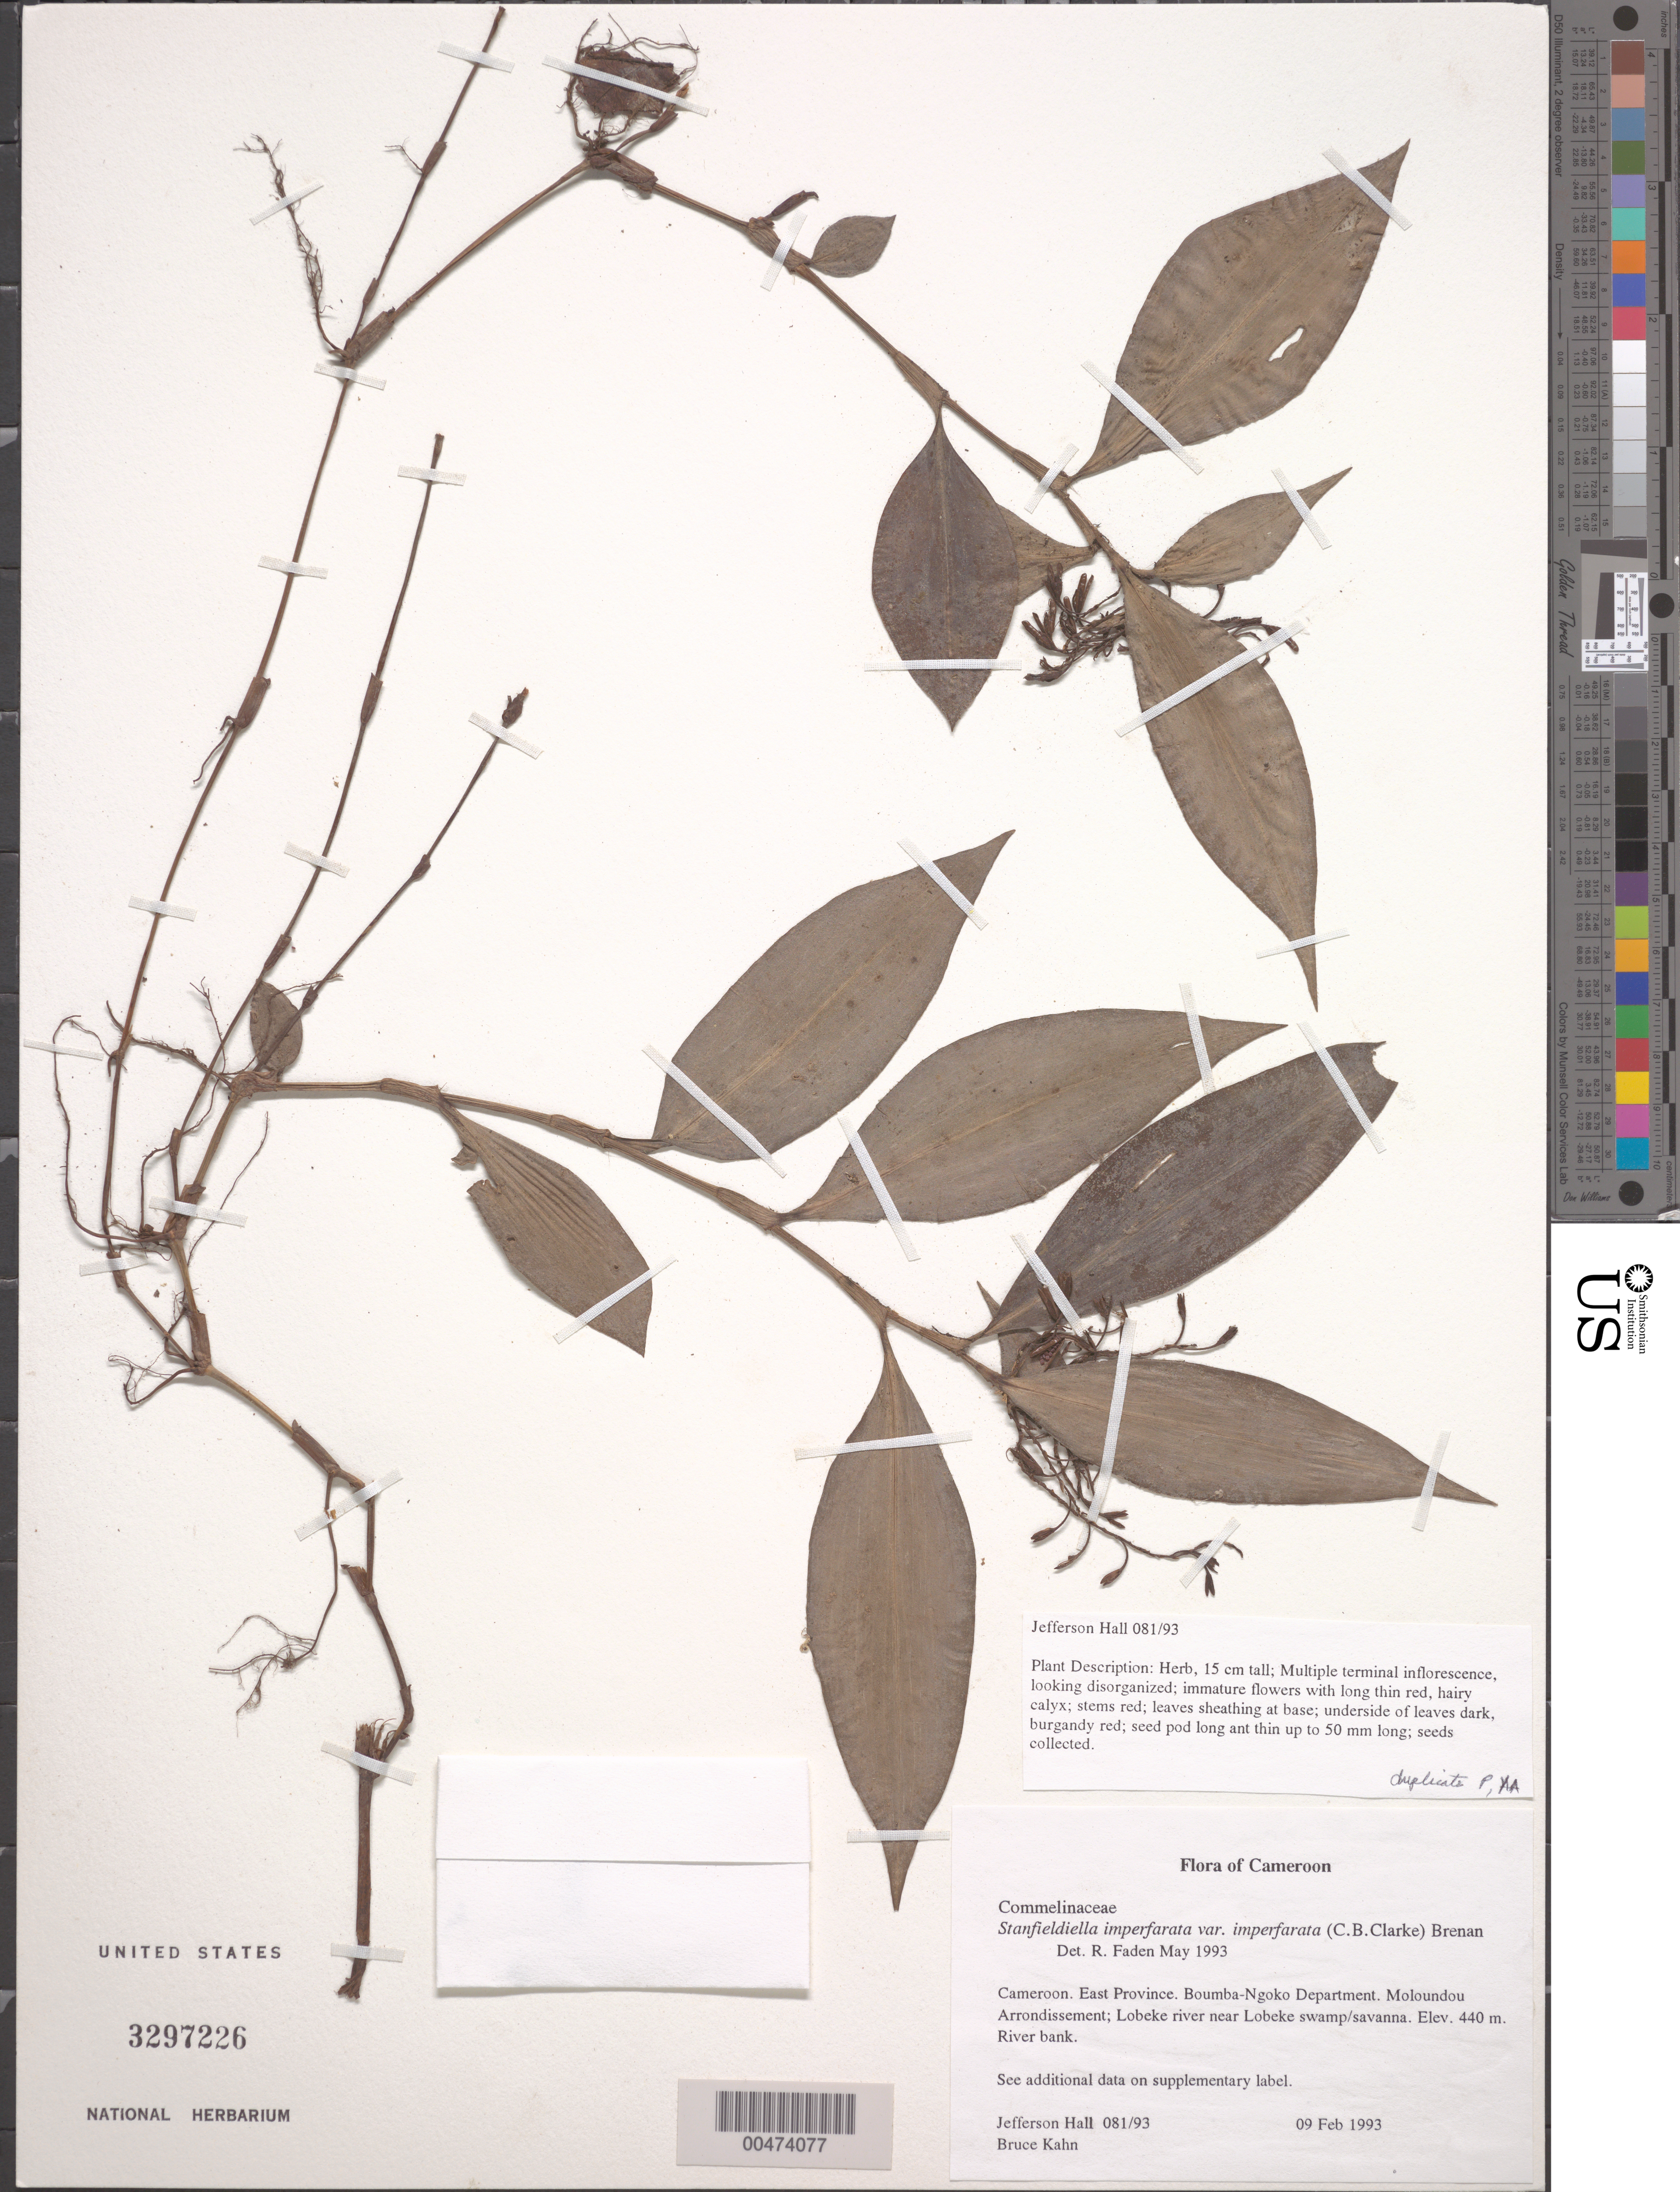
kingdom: Plantae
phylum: Tracheophyta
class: Liliopsida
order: Commelinales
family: Commelinaceae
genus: Stanfieldiella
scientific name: Stanfieldiella imperforata var. imperforata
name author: (C.B. Clarke) Brenan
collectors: J. Hall & B. Kahn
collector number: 081/93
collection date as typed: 09 Feb 1993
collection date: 1993-02-09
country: Cameroon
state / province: Est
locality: Boumba-ngoko, moloundou arrondissement, near lubeke swamp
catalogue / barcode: US 3297226